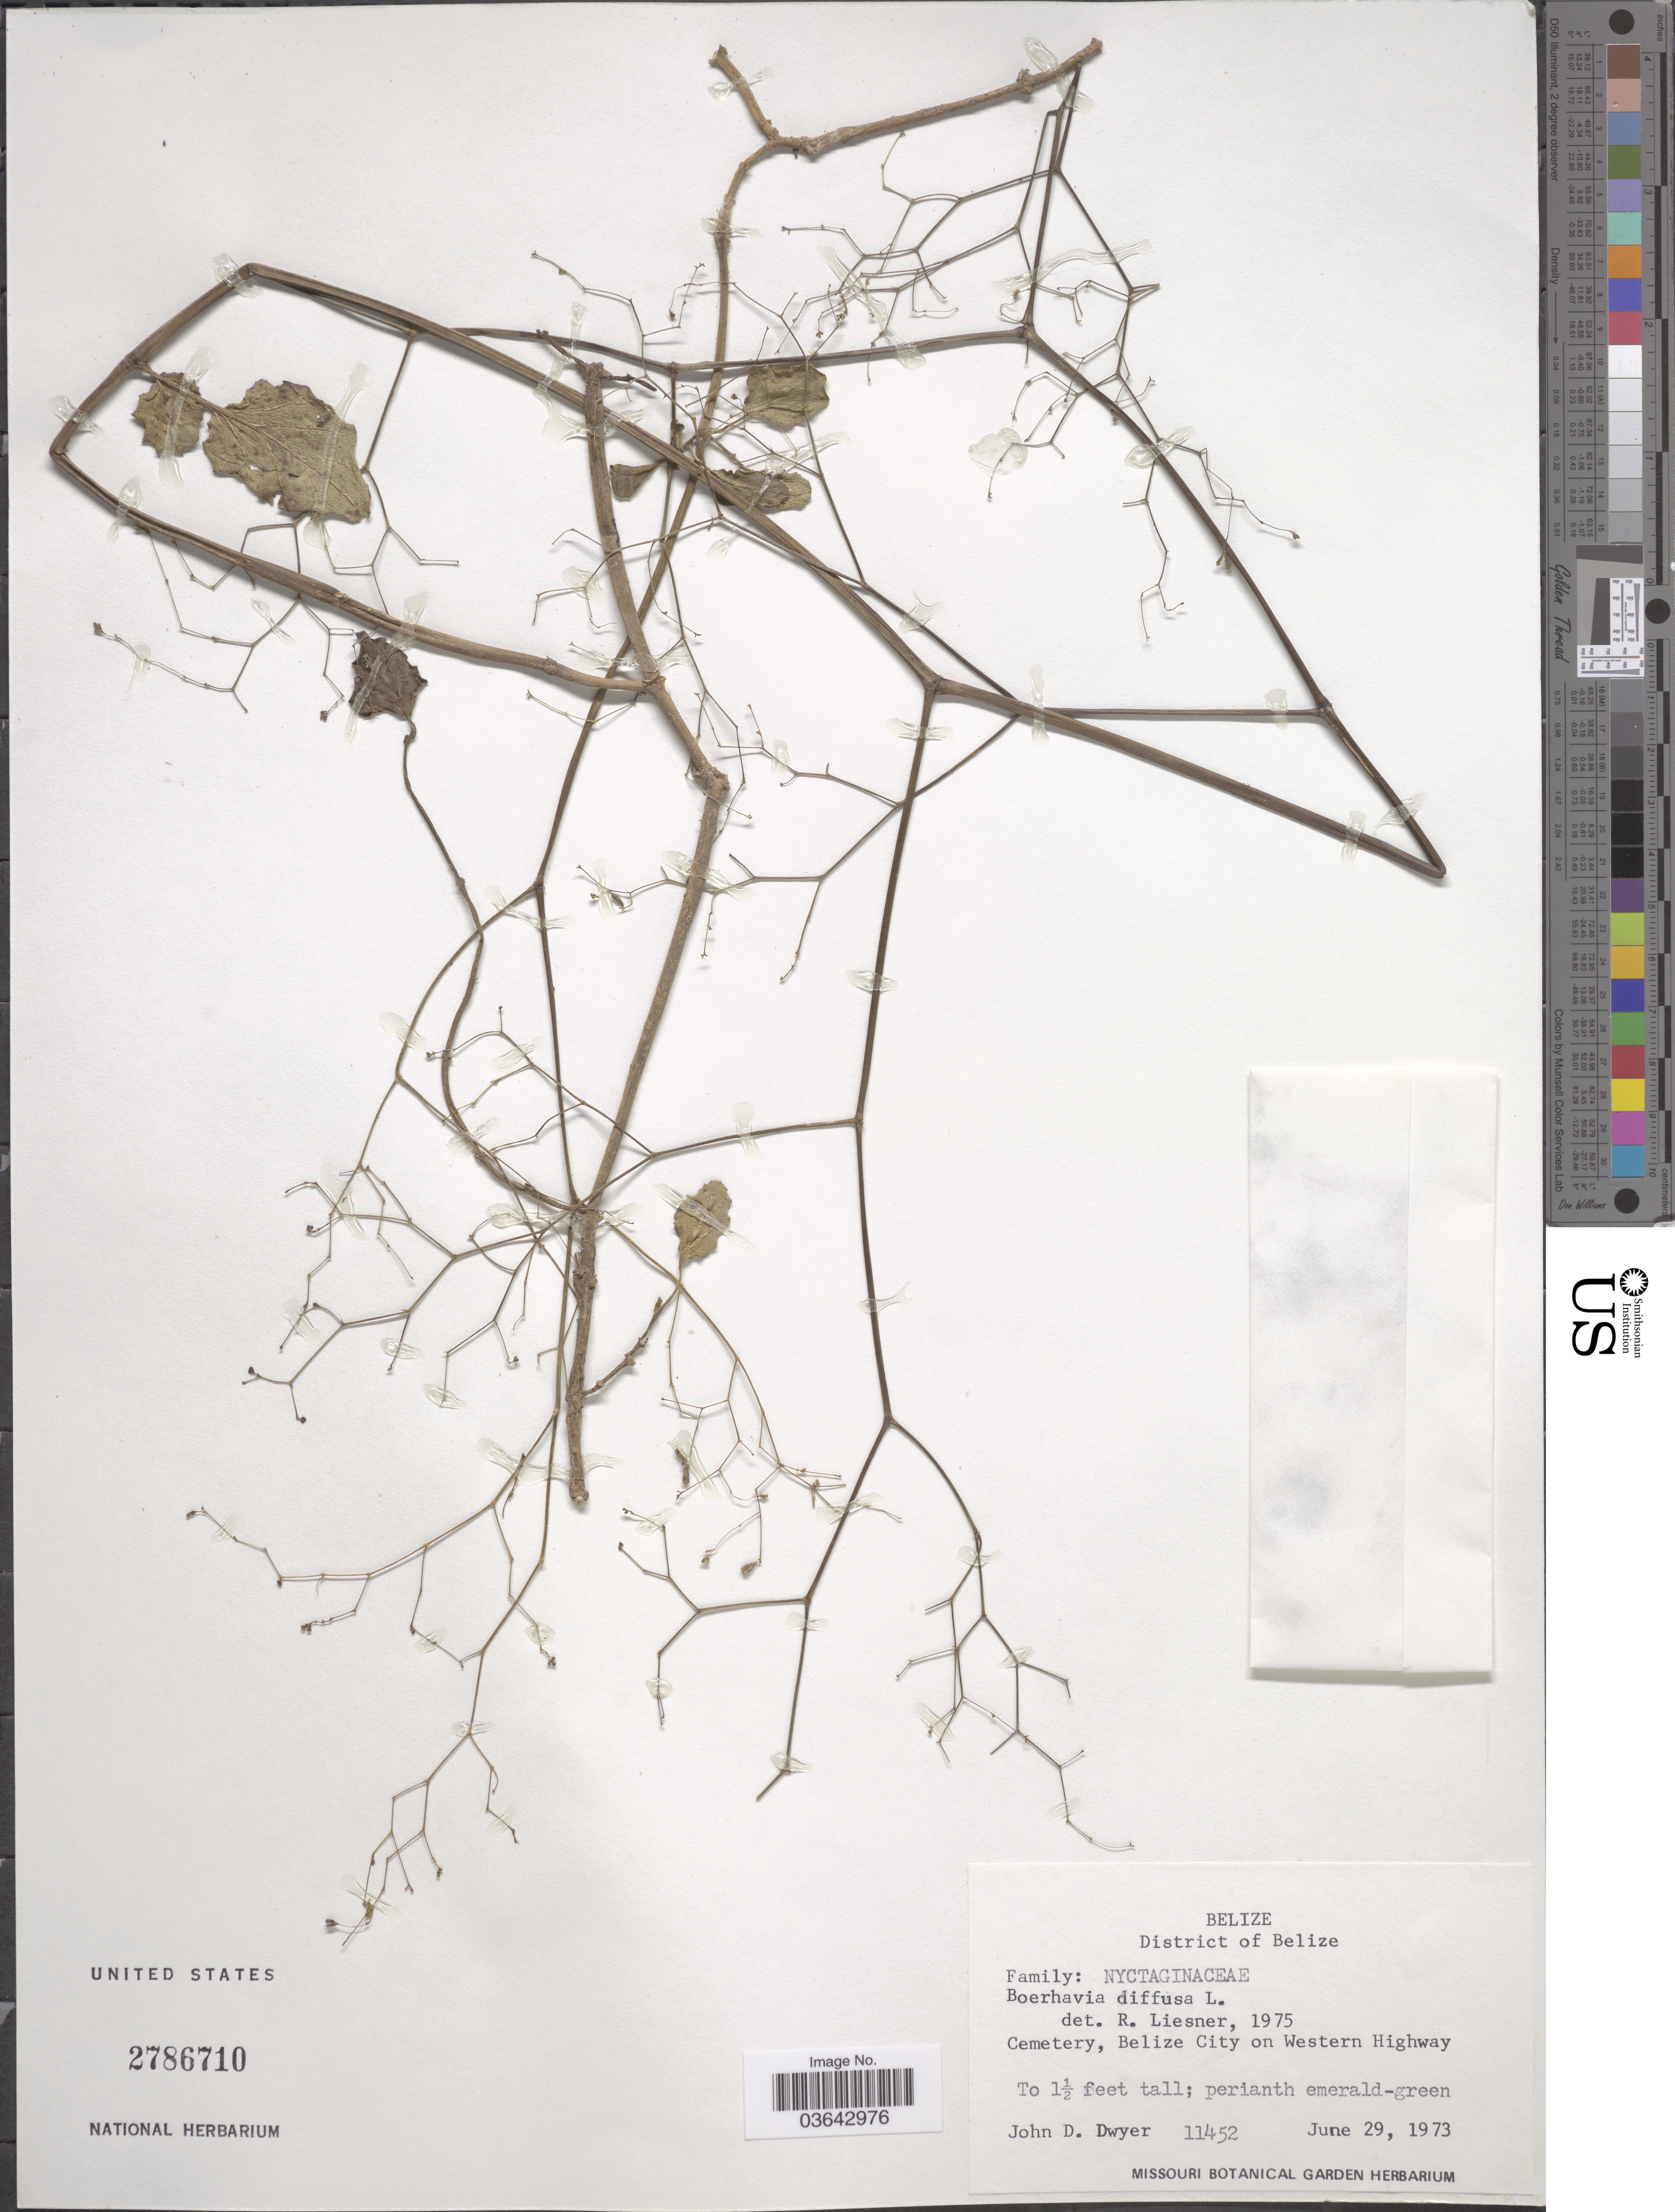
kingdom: Plantae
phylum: Tracheophyta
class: Magnoliopsida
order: Caryophyllales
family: Nyctaginaceae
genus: Boerhavia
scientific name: Boerhavia diffusa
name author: L.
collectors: J. D. Dwyer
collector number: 11452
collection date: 1973-06-29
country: Belize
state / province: Belize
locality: District of Belize. Cemetery, Belize City on Western Highway.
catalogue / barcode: US 2786710